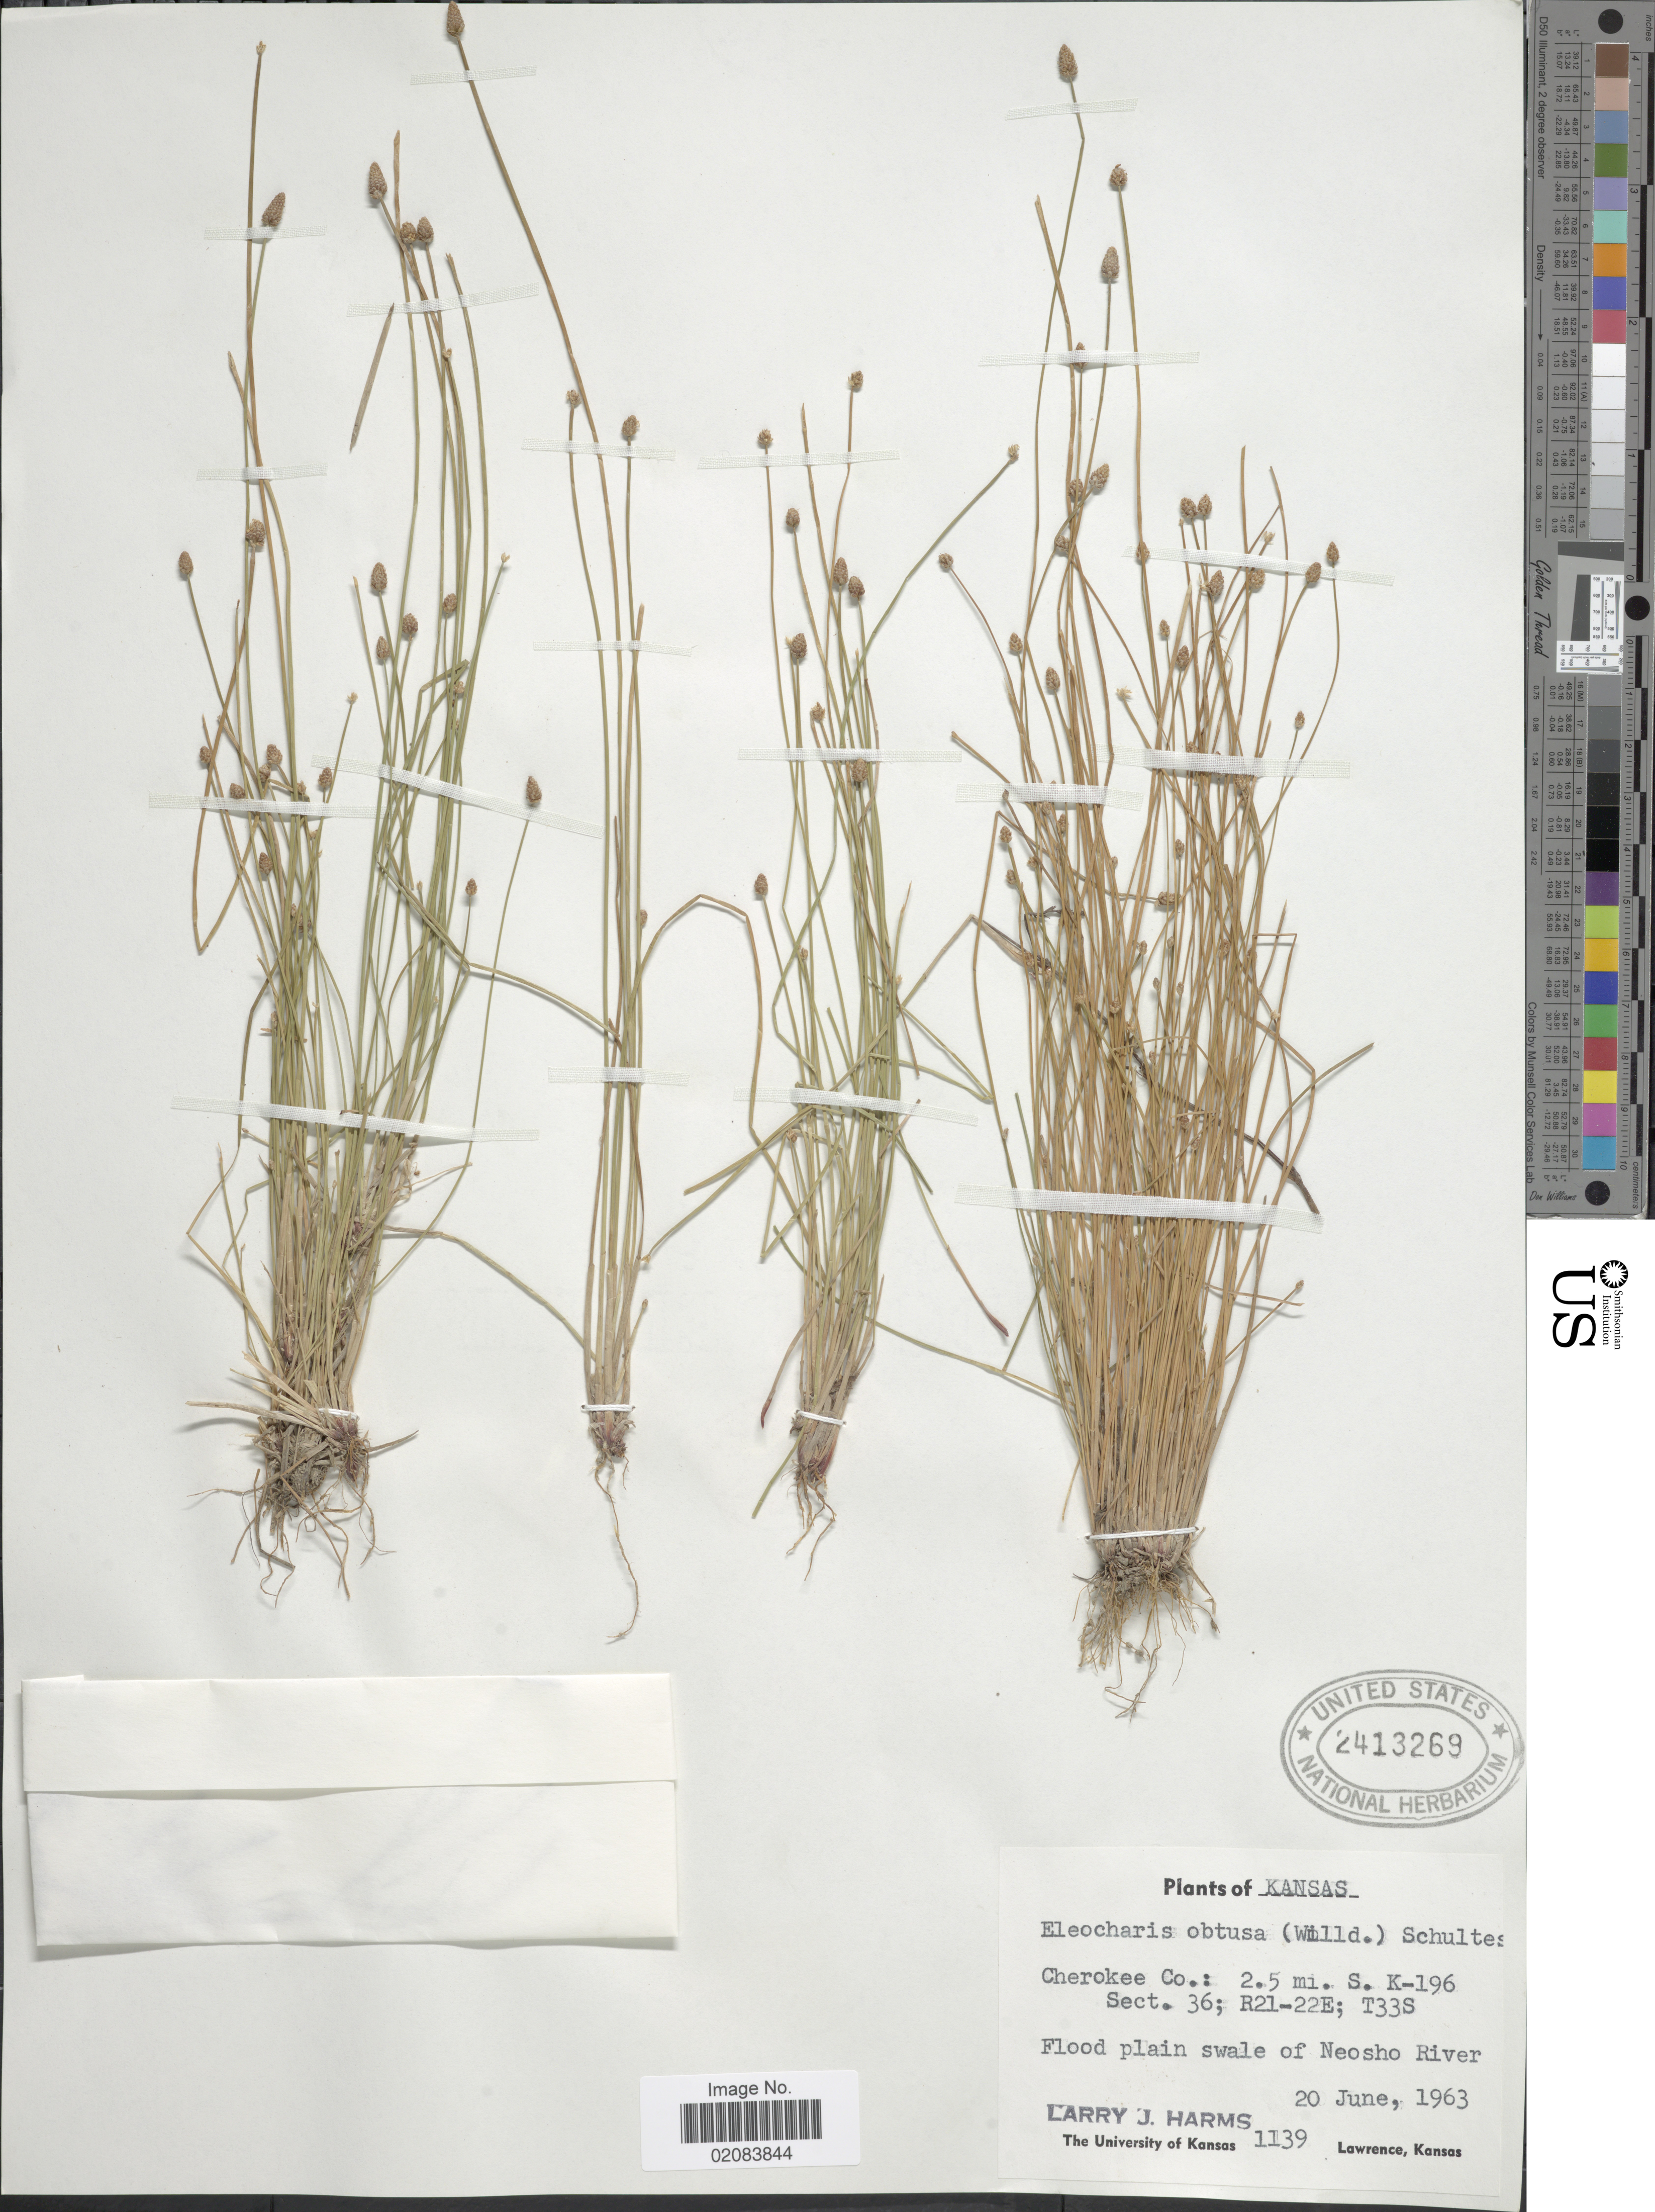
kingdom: Plantae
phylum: Tracheophyta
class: Liliopsida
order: Poales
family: Cyperaceae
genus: Eleocharis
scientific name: Eleocharis obtusa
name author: (Willd.) Schult.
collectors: L. Harms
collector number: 1139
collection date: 1963-06-20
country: United States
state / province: Kansas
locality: Cherokee Co.: 2.5 mi. S. K-196 Sect. 36; R21-22E; T33S. Neosho River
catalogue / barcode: US 2413269